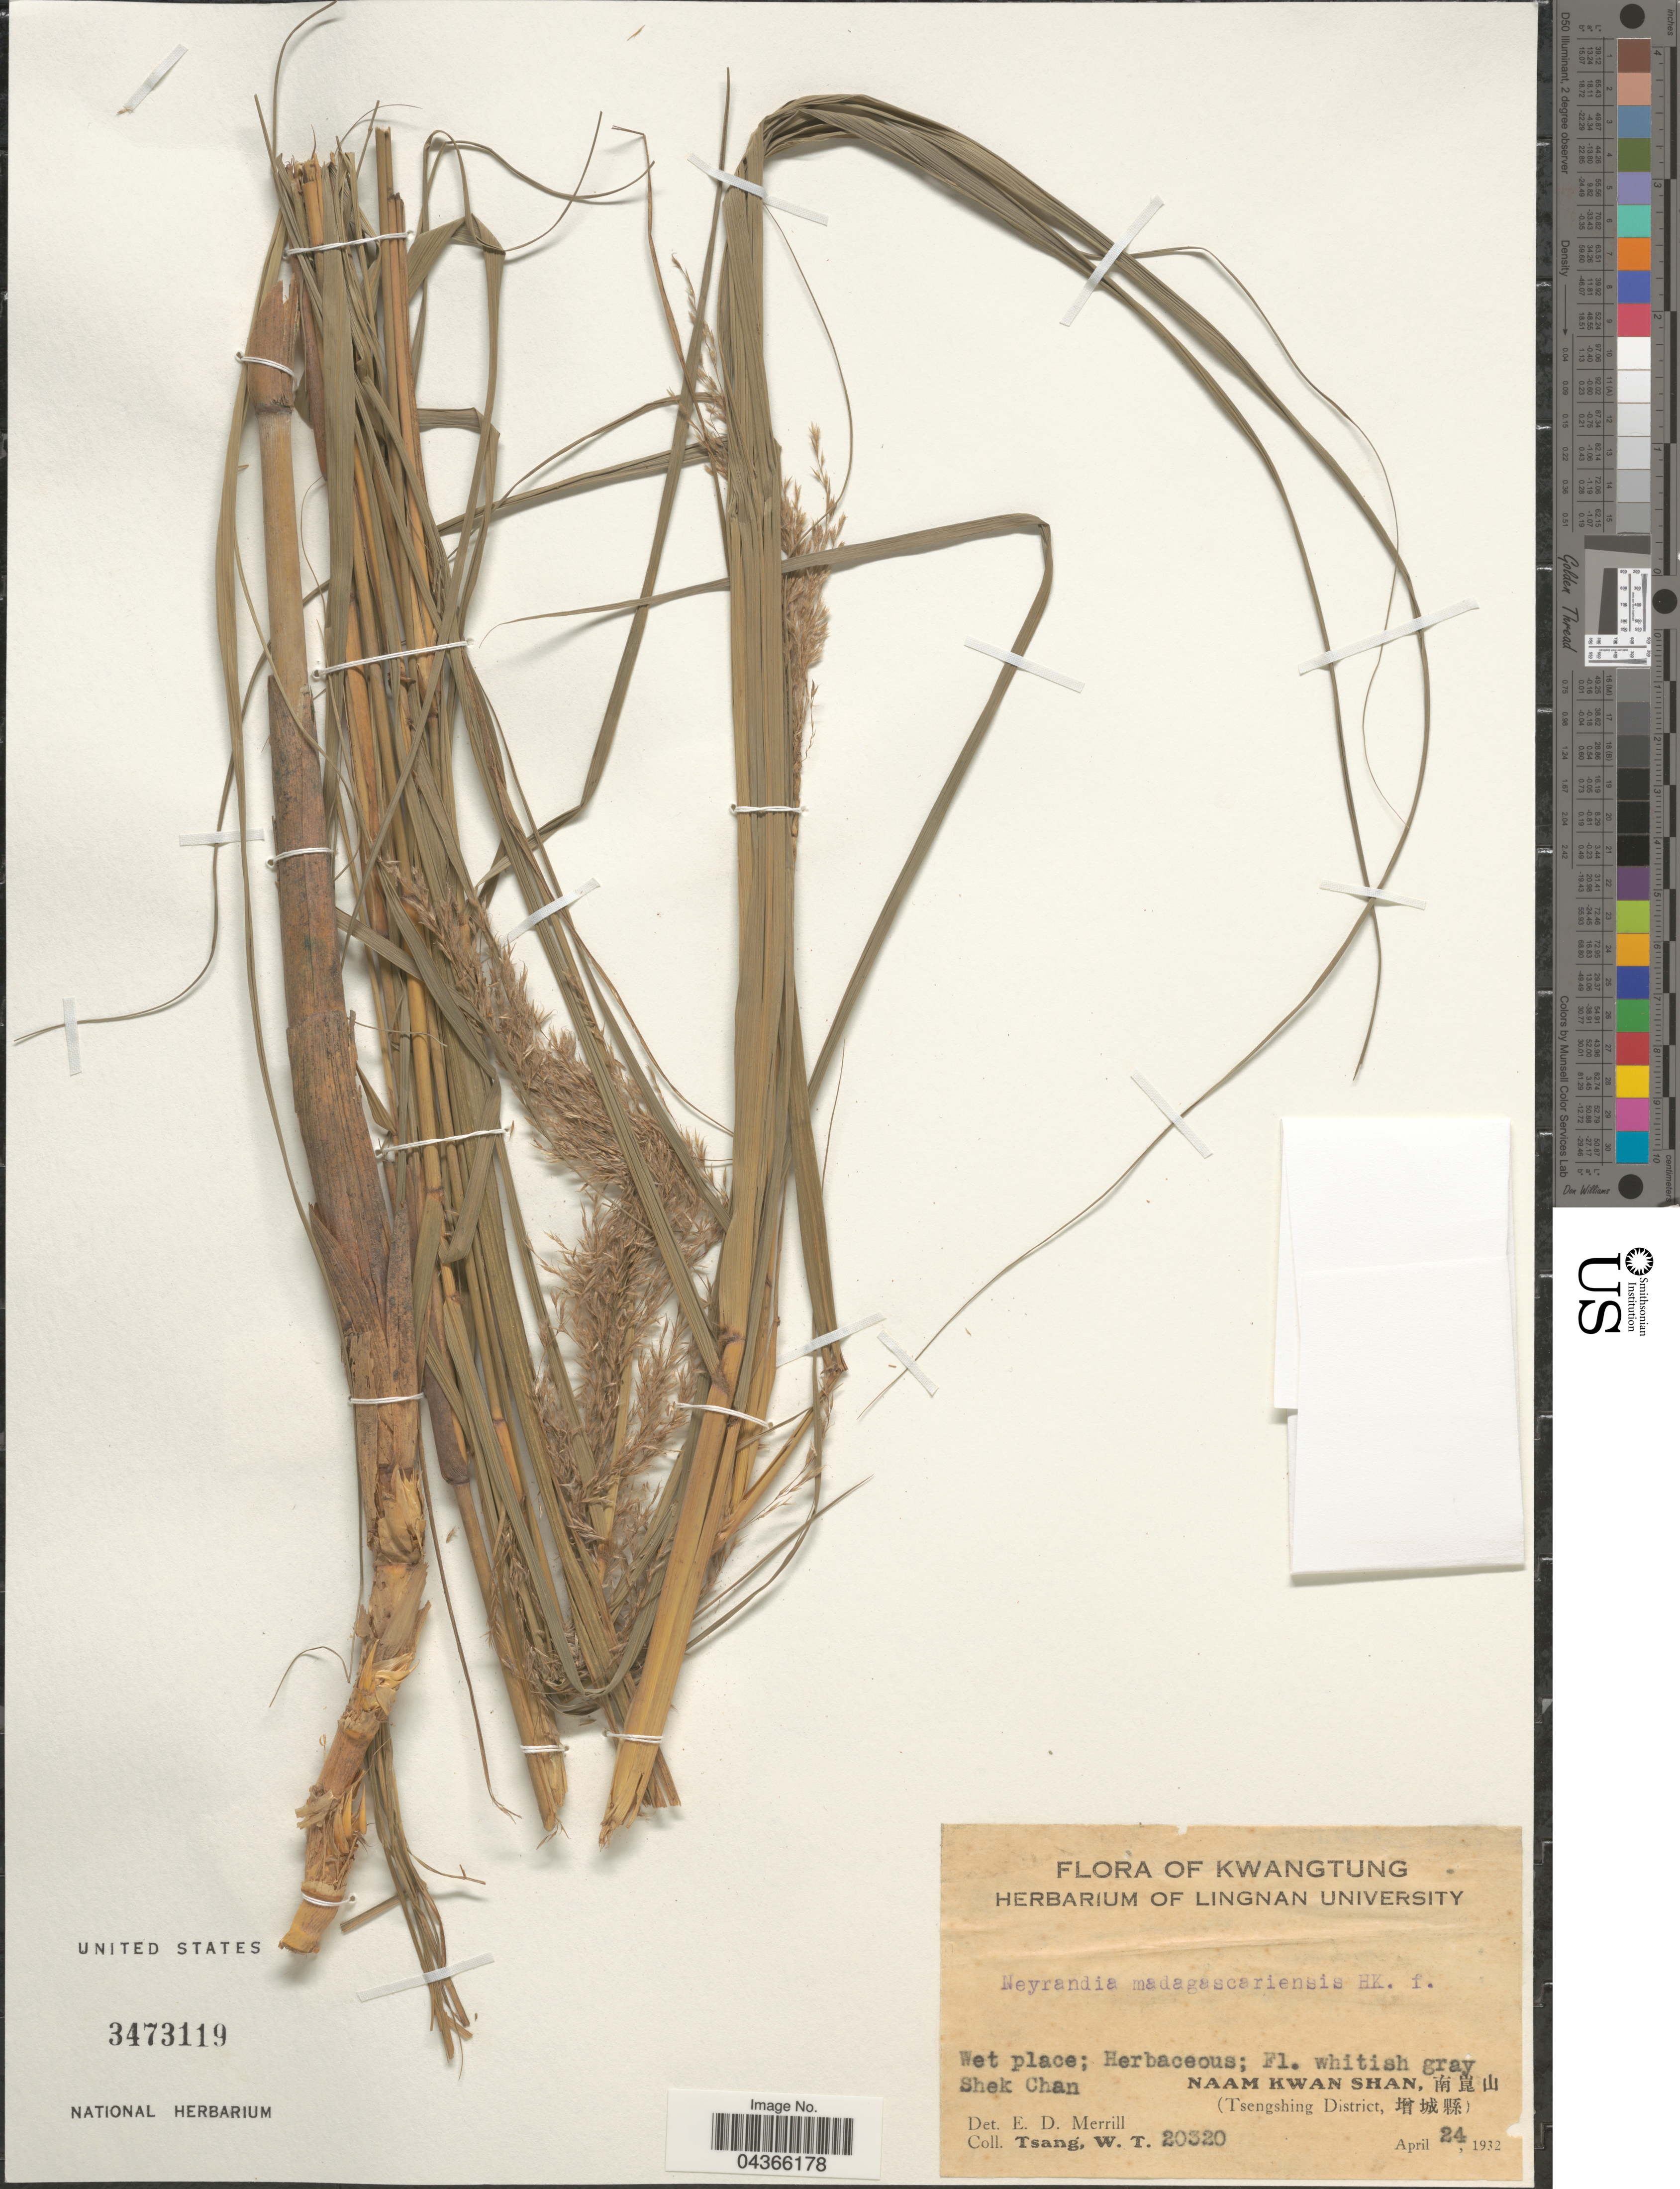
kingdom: Plantae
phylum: Tracheophyta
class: Liliopsida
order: Poales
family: Poaceae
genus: Neyraudia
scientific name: Neyraudia reynaudiana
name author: (Kunth) Keng ex Hitchc.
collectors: W. T. Tsang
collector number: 20320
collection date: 1932-04-24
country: China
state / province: Guangdong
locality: Kwangtung. Shek Chan. Naam Kwan Shan, [Foreign script] (Tsengshing District, [Foreign script]).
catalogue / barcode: US 3473119